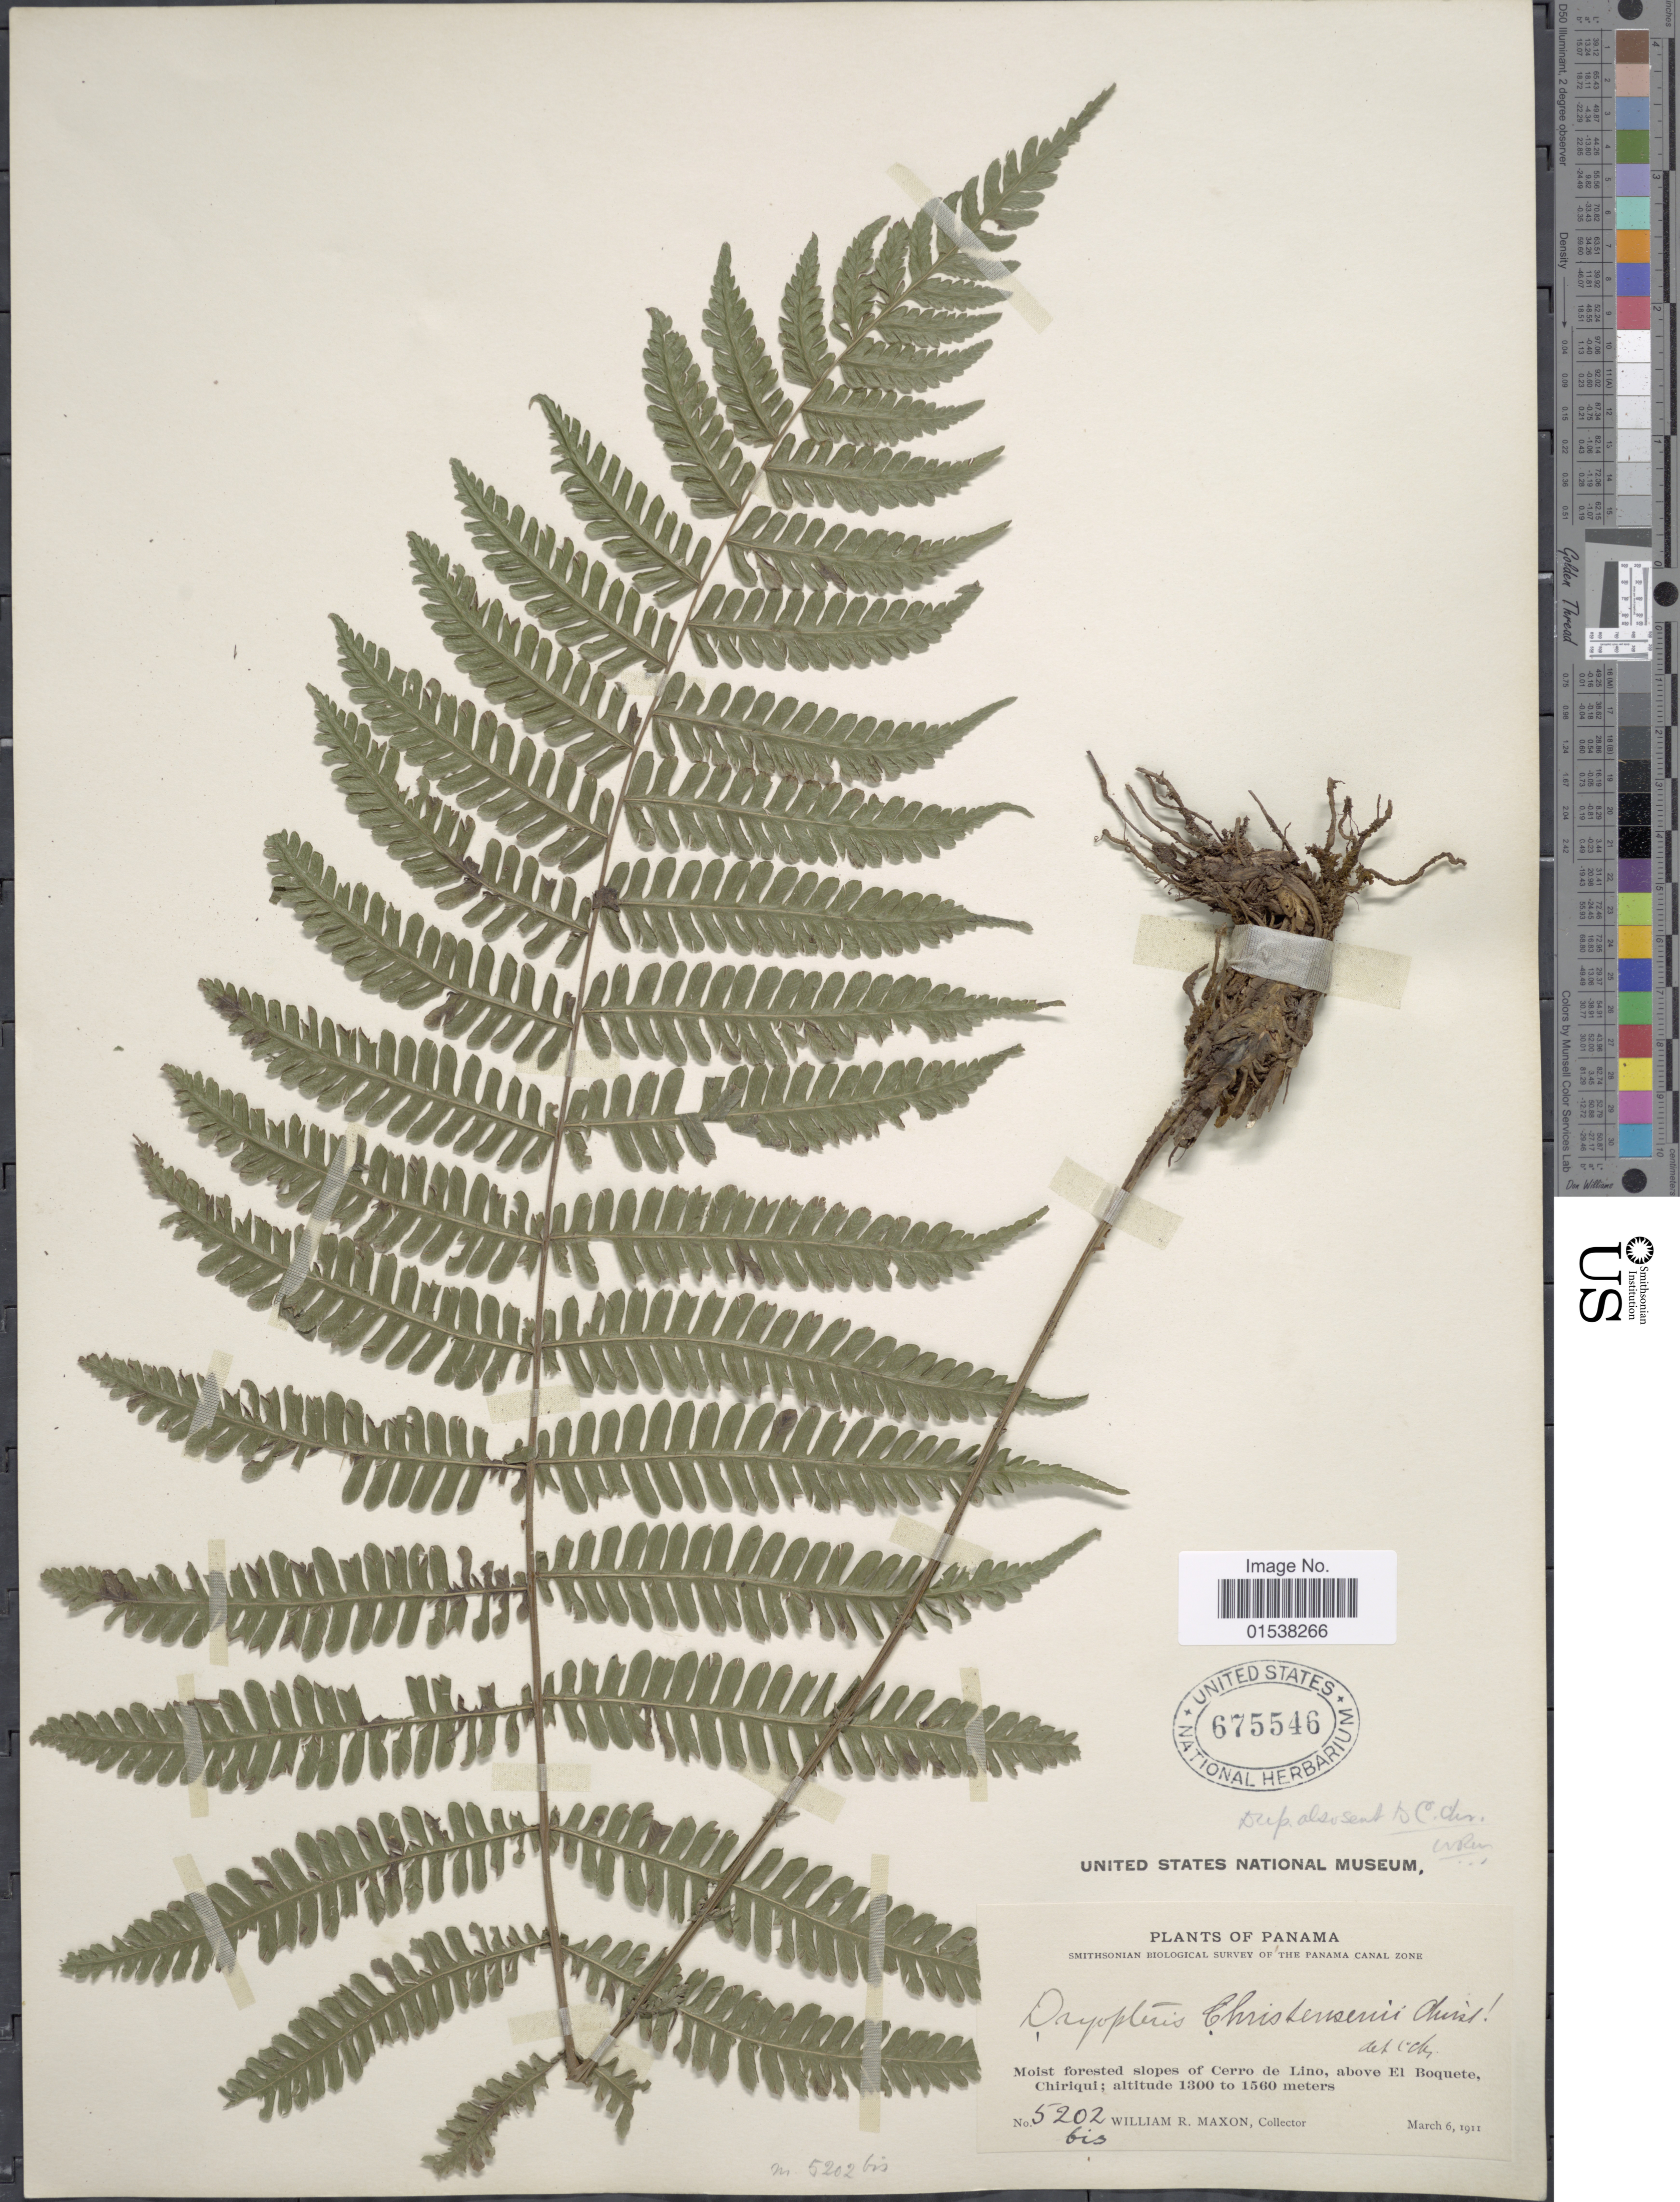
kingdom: Plantae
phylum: Tracheophyta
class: Polypodiopsida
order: Polypodiales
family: Thelypteridaceae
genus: Amauropelta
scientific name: Amauropelta christensenii (Christ) comb. nov., ined. 2015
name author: (Christ)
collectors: W. R. Maxon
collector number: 5202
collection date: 1911-03-06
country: Panama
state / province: Chiriqui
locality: Moist forested slopes of Cerro de Lino, above El Boquete, Chiriqui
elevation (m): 1300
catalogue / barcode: US 675546